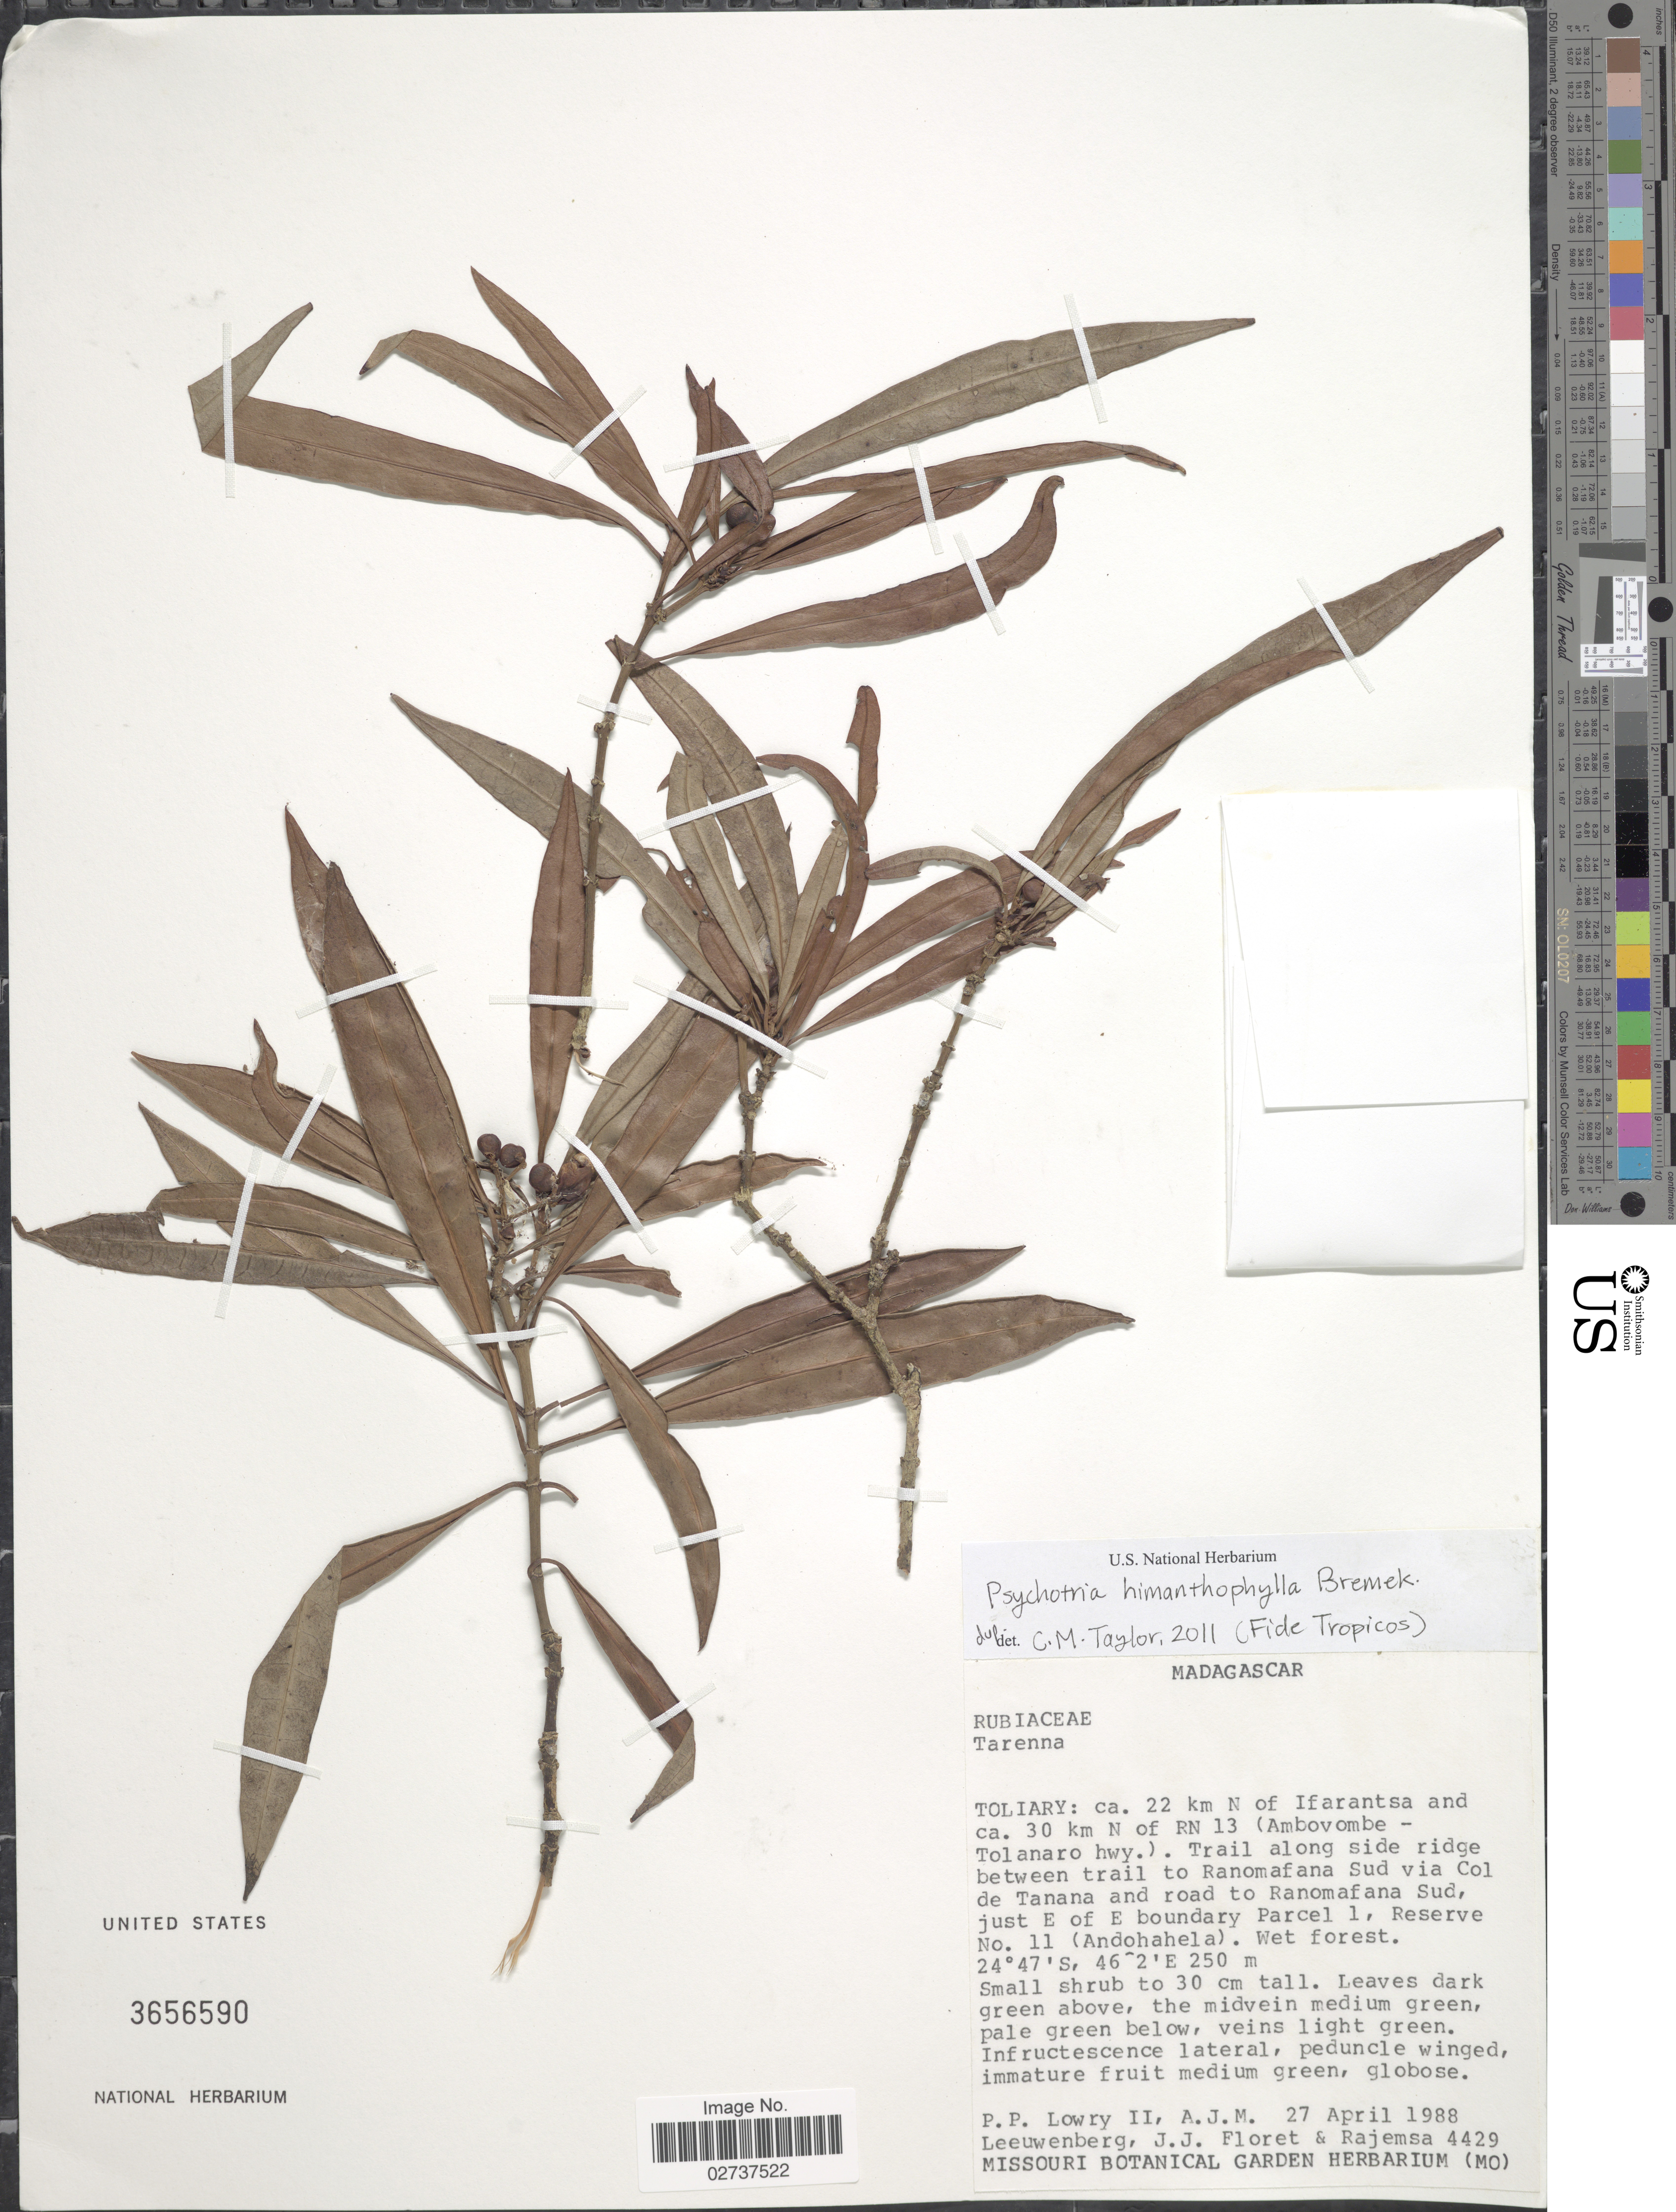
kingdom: Plantae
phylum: Tracheophyta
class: Magnoliopsida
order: Gentianales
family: Rubiaceae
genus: Psychotria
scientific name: Psychotria himanthophylla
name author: Bremek.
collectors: P. P. Lowry, A. J. M. Leeuwenberg, J. Floret & -. Rajemsa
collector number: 4429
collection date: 1988-04-27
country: Madagascar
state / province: Anosy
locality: Toliary [unsure placement]: ca. 22 km N of Ifarantsa and ca. 30 km N of RN 13 (Ambobo,be-Tolanaro hwy.), Trail along side ridge between trail to Ranomafana Sud via Col de Tanana and road to Ranomafana Sud, just E of E boundary Parcel 1, Reserce No. 11 (Andohahela).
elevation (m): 250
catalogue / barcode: US 3656590